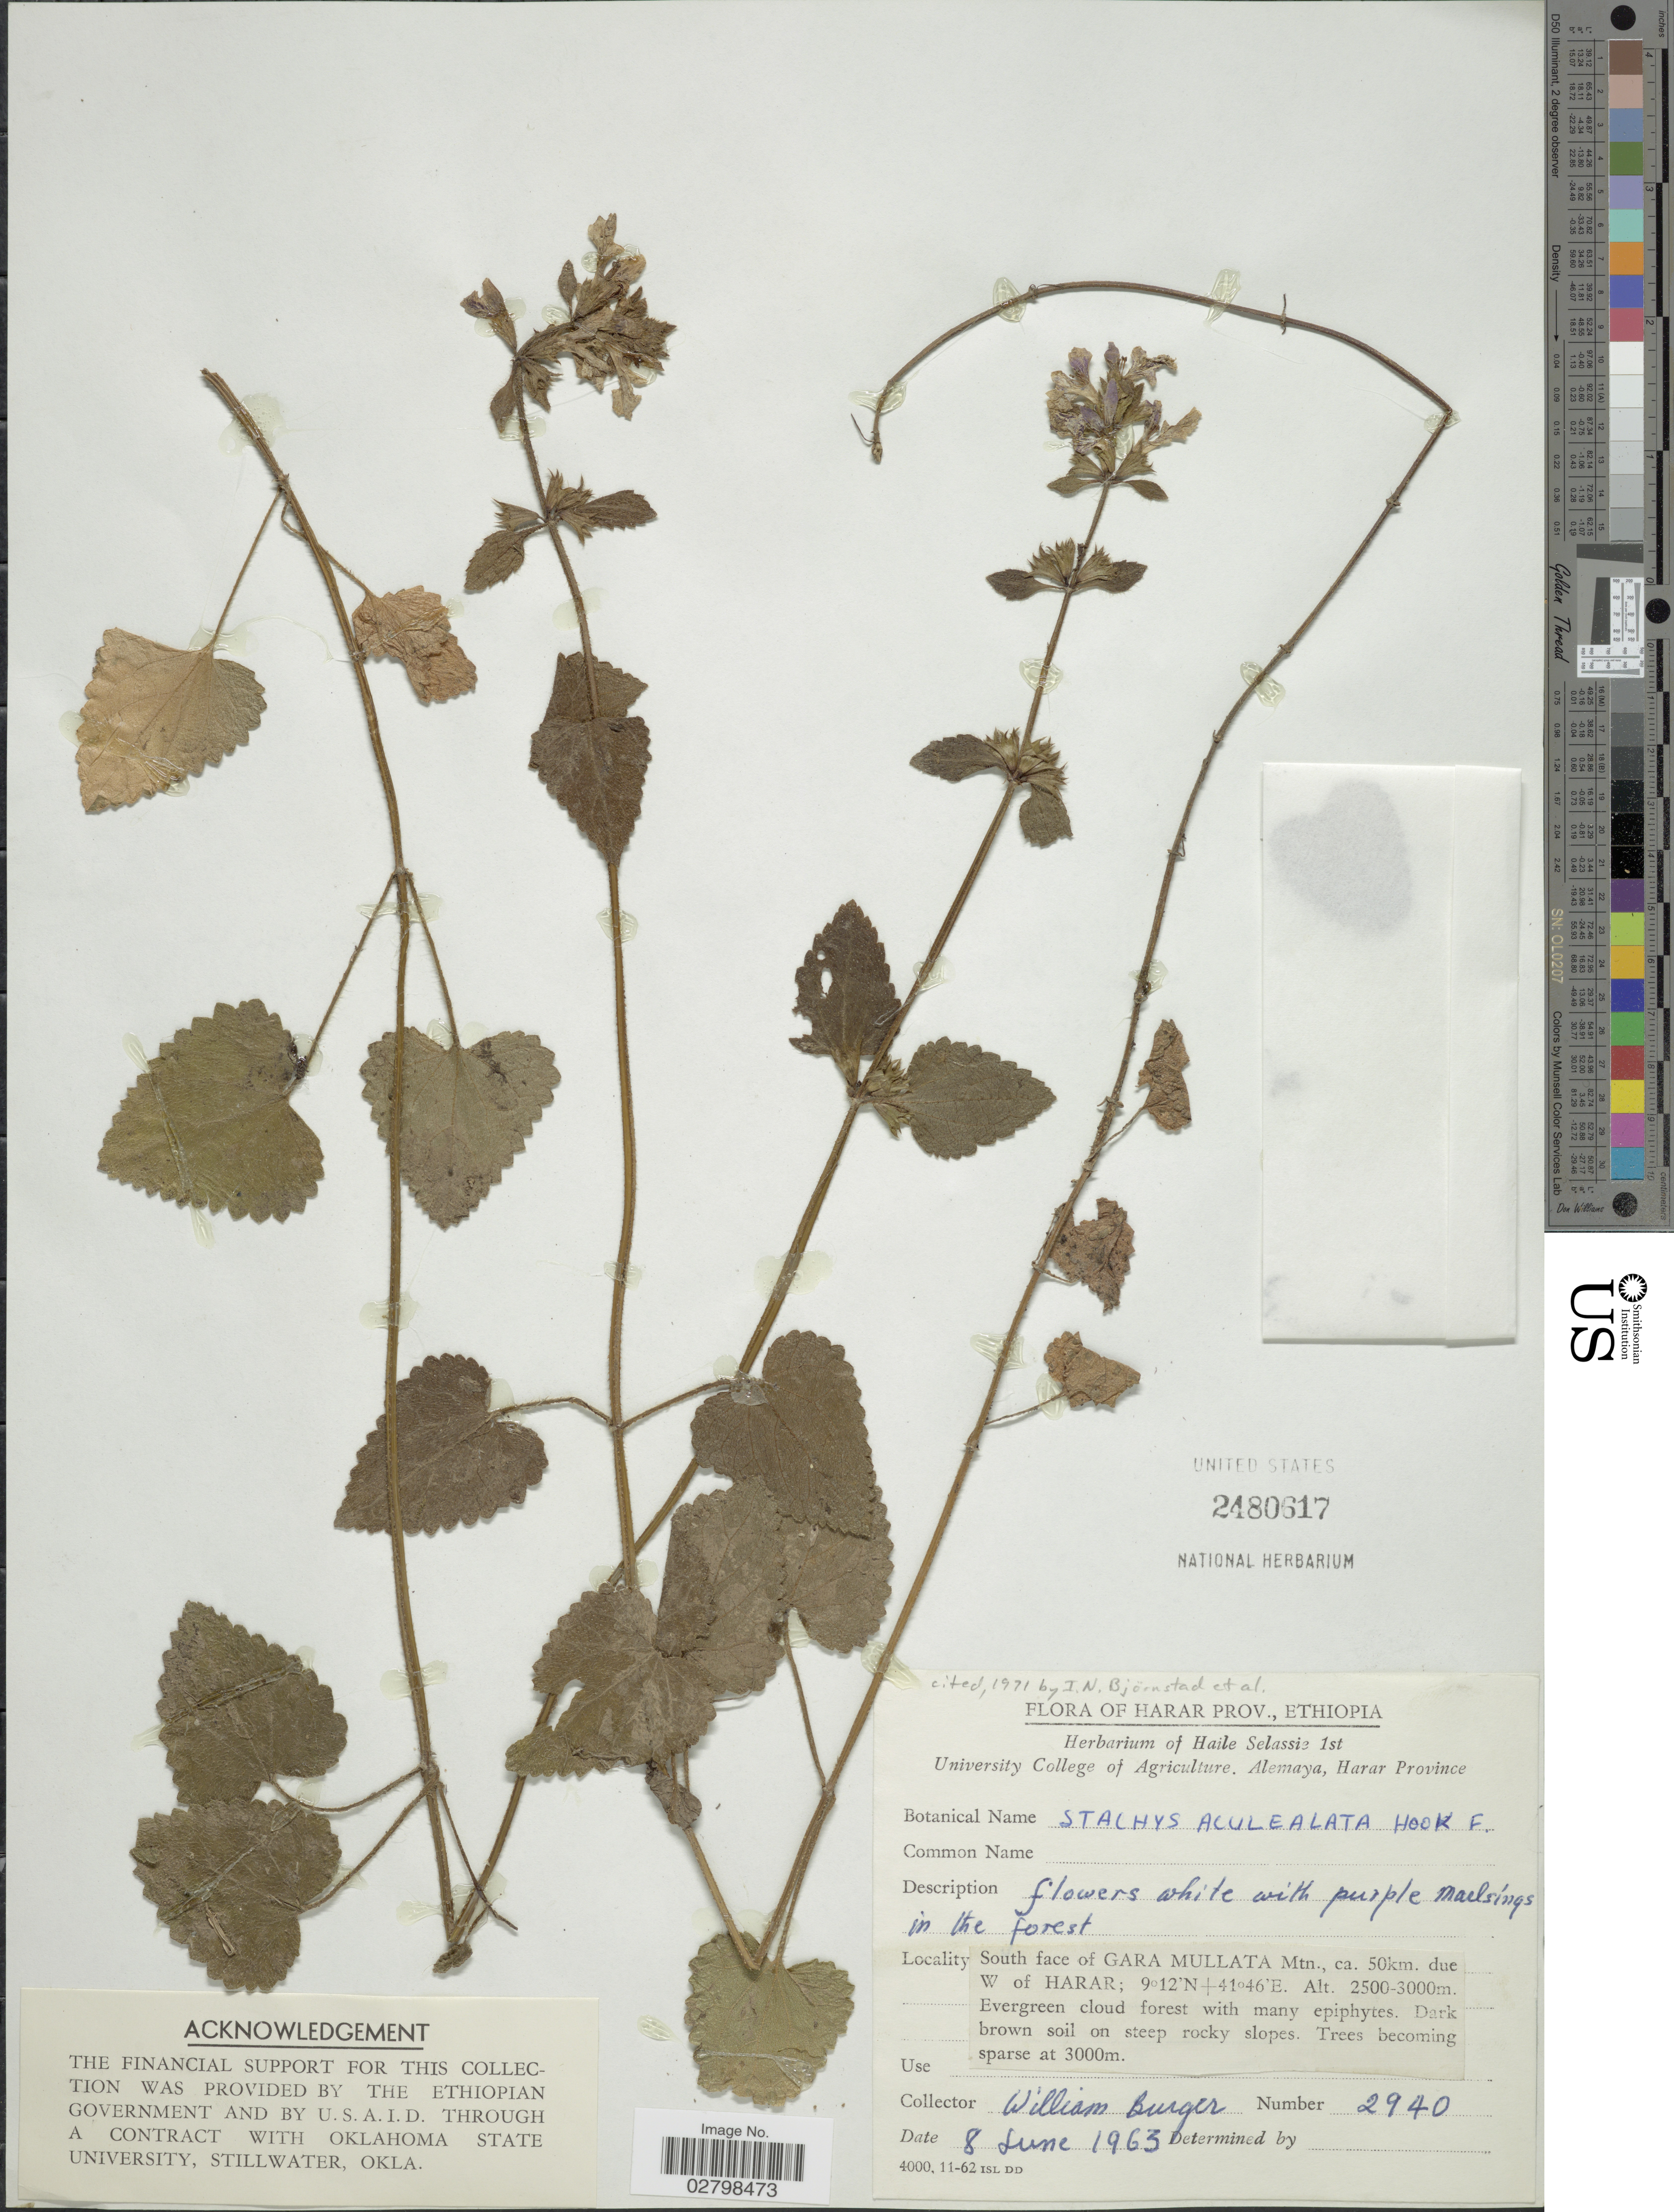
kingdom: Plantae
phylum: Tracheophyta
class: Magnoliopsida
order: Lamiales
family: Lamiaceae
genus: Stachys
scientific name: Stachys aculeolata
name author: Hook. f.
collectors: W. Burger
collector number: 2940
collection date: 1963-06-08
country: Ethiopia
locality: Harar Prov. South face of Gara Mullata Mtn., ca. 50km. due W. of Harar.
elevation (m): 2500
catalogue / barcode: US 2480617